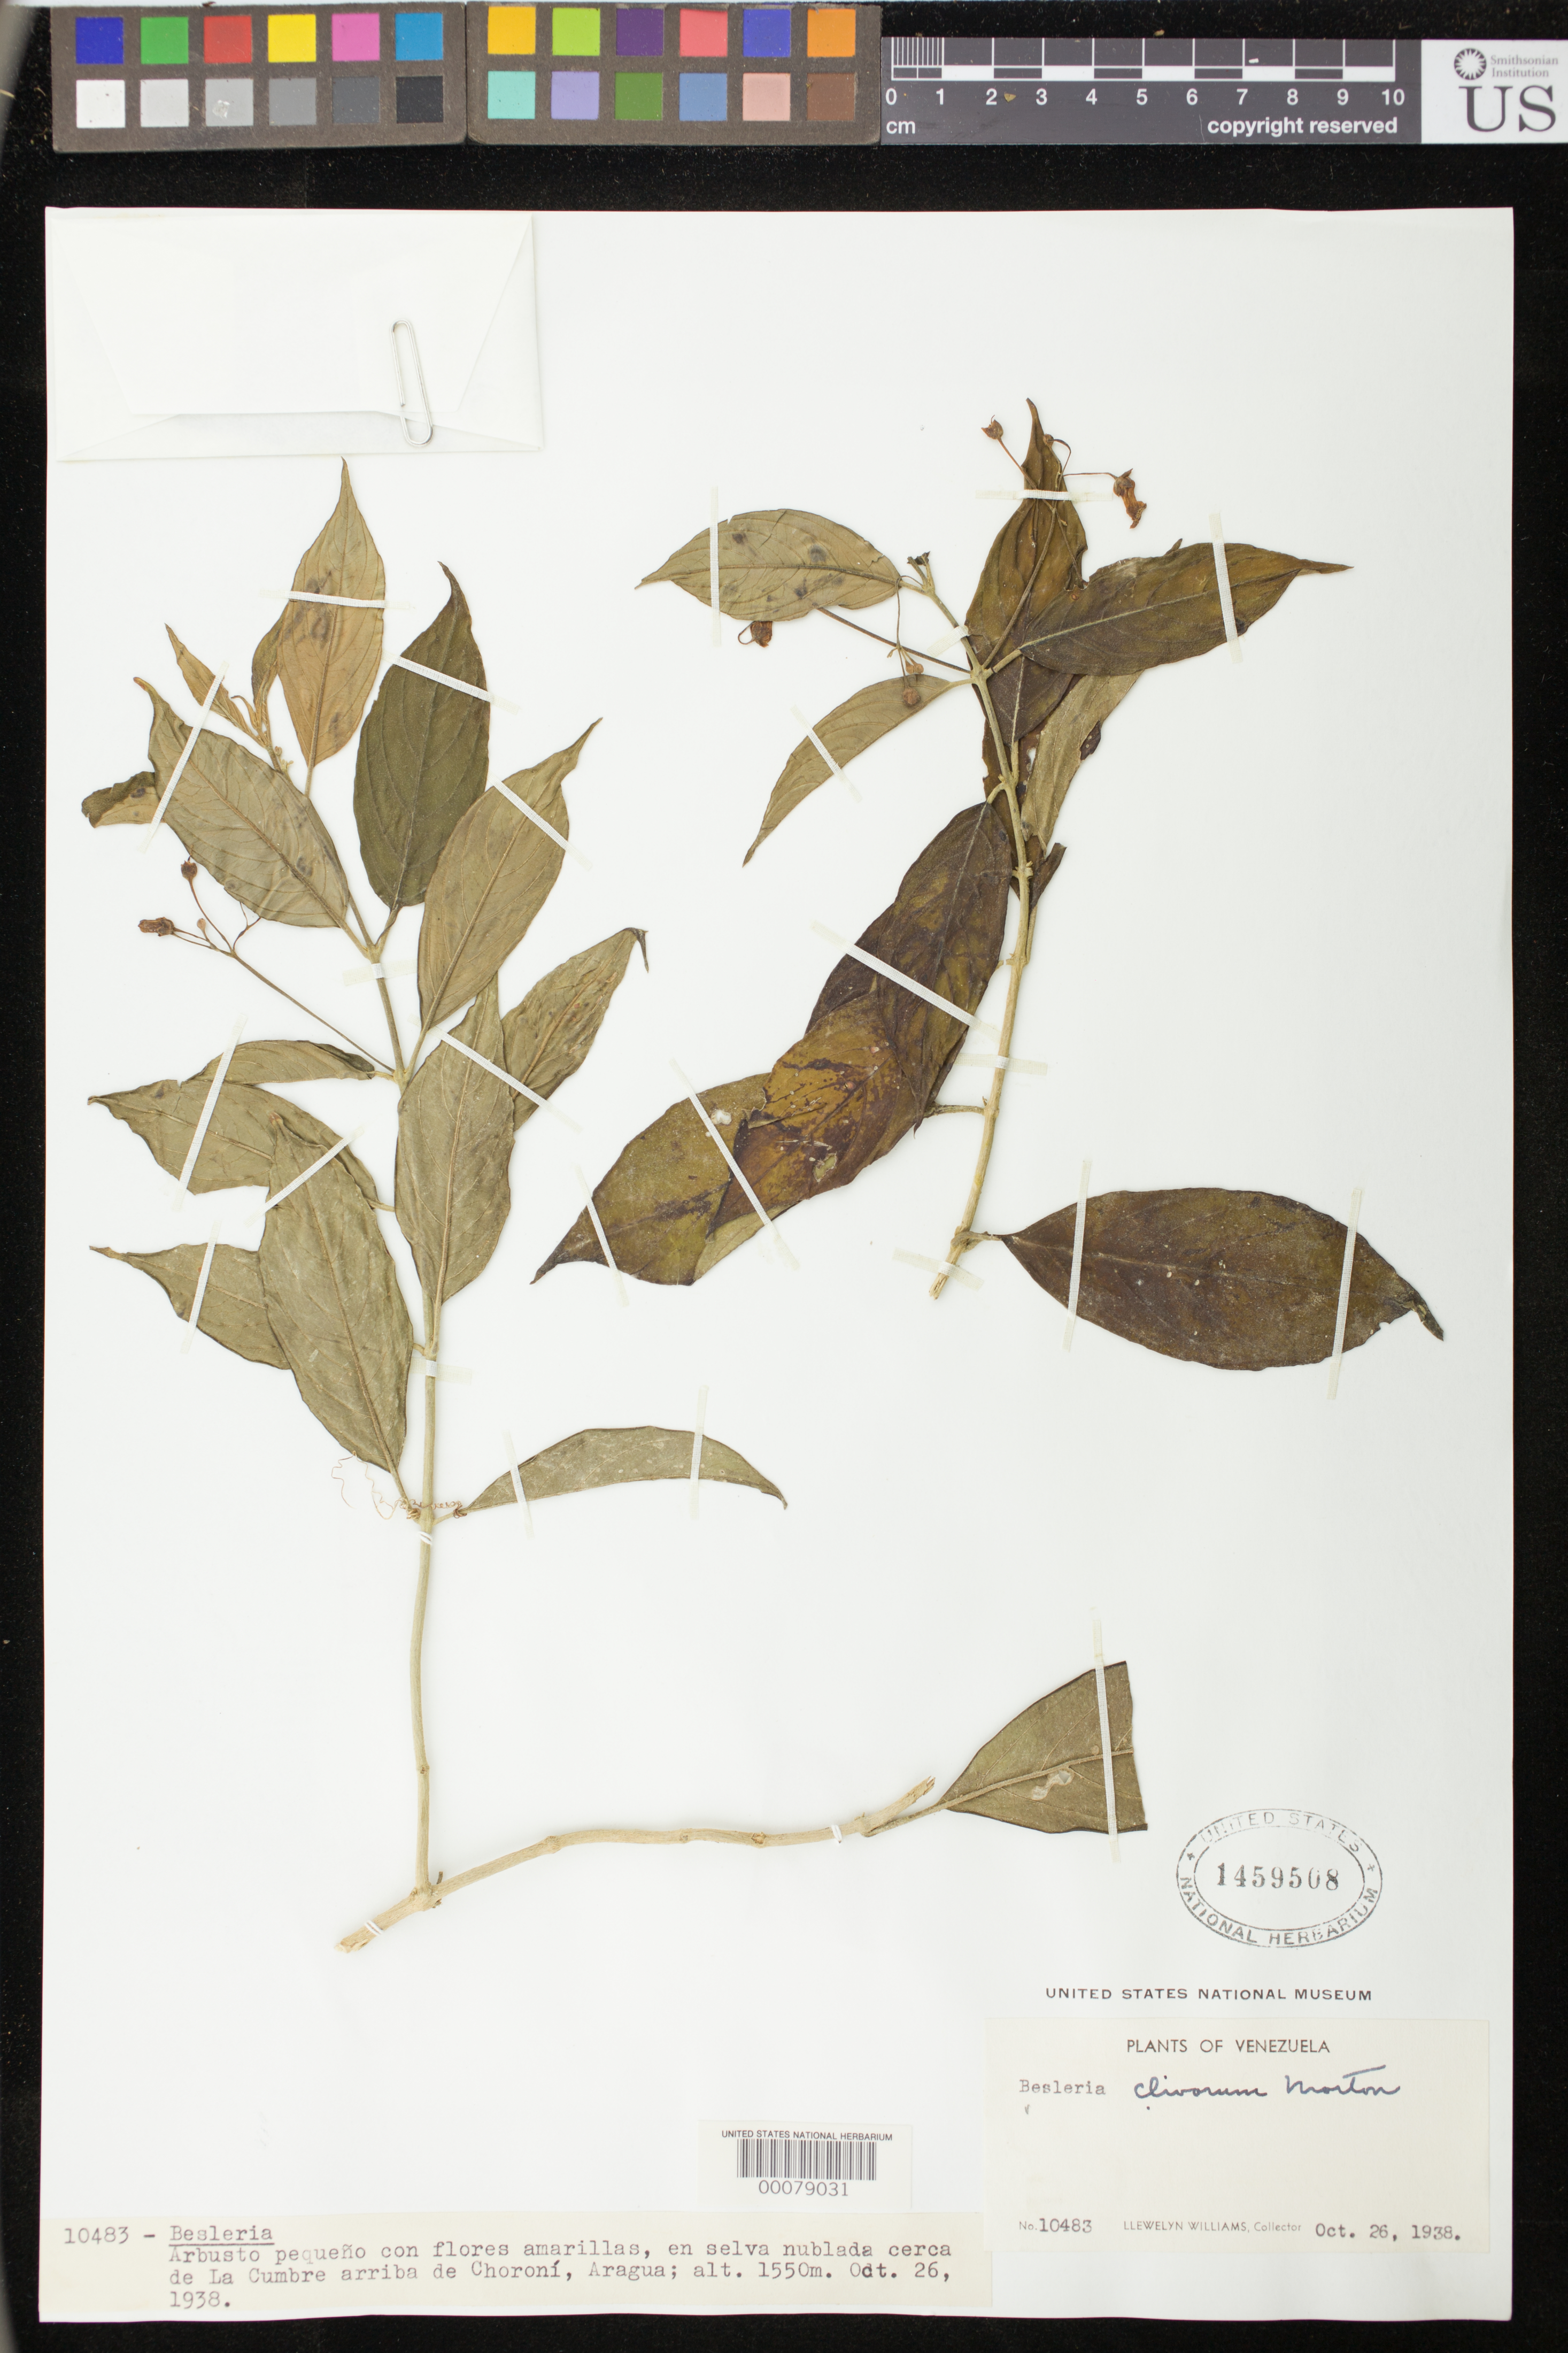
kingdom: Plantae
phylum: Tracheophyta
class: Magnoliopsida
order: Lamiales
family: Gesneriaceae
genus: Besleria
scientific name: Besleria clivorum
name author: C.V. Morton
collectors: L. Williams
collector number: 10483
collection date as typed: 26 Oct 1938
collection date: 1938-10-26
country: Venezuela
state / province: Aragua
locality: Near La Cumbre above Choroni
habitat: Incloud forest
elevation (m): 1550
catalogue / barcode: US 1459508